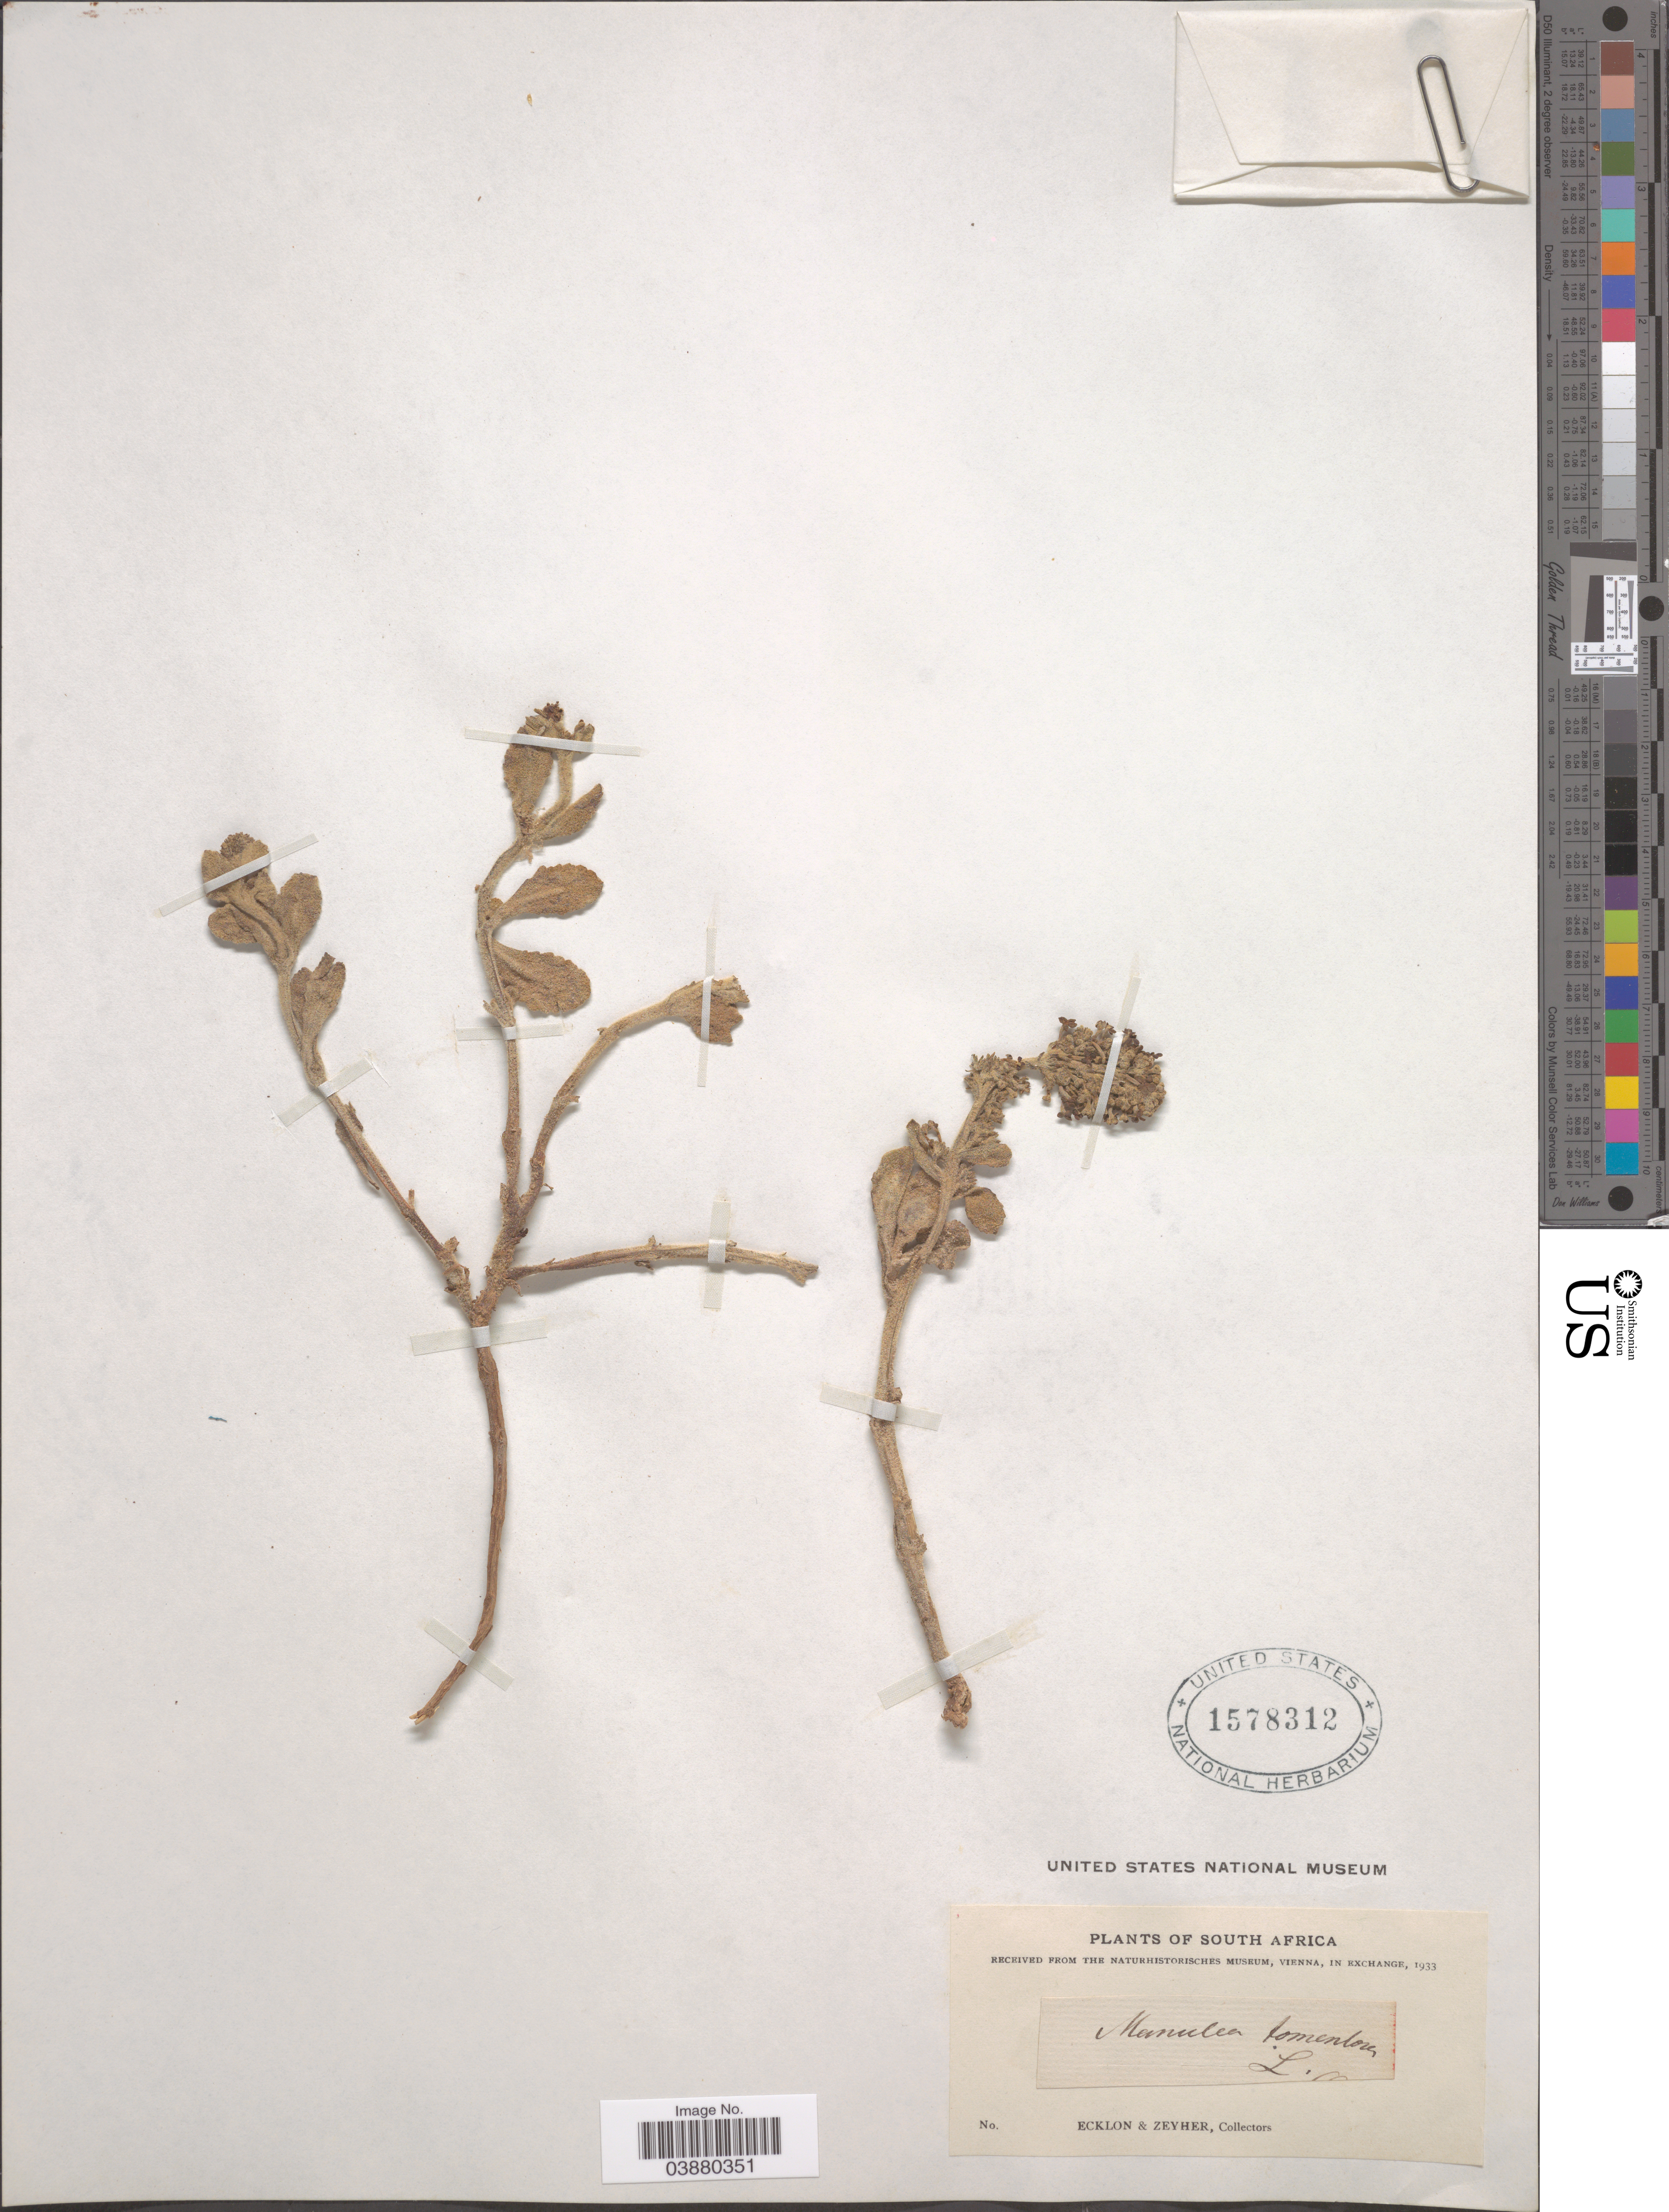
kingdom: Plantae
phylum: Tracheophyta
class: Magnoliopsida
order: Lamiales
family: Scrophulariaceae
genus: Manulea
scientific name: Manulea tomentosa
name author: L.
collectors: -. Ecklon & -. Zeyher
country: South Africa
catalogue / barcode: US 1578312